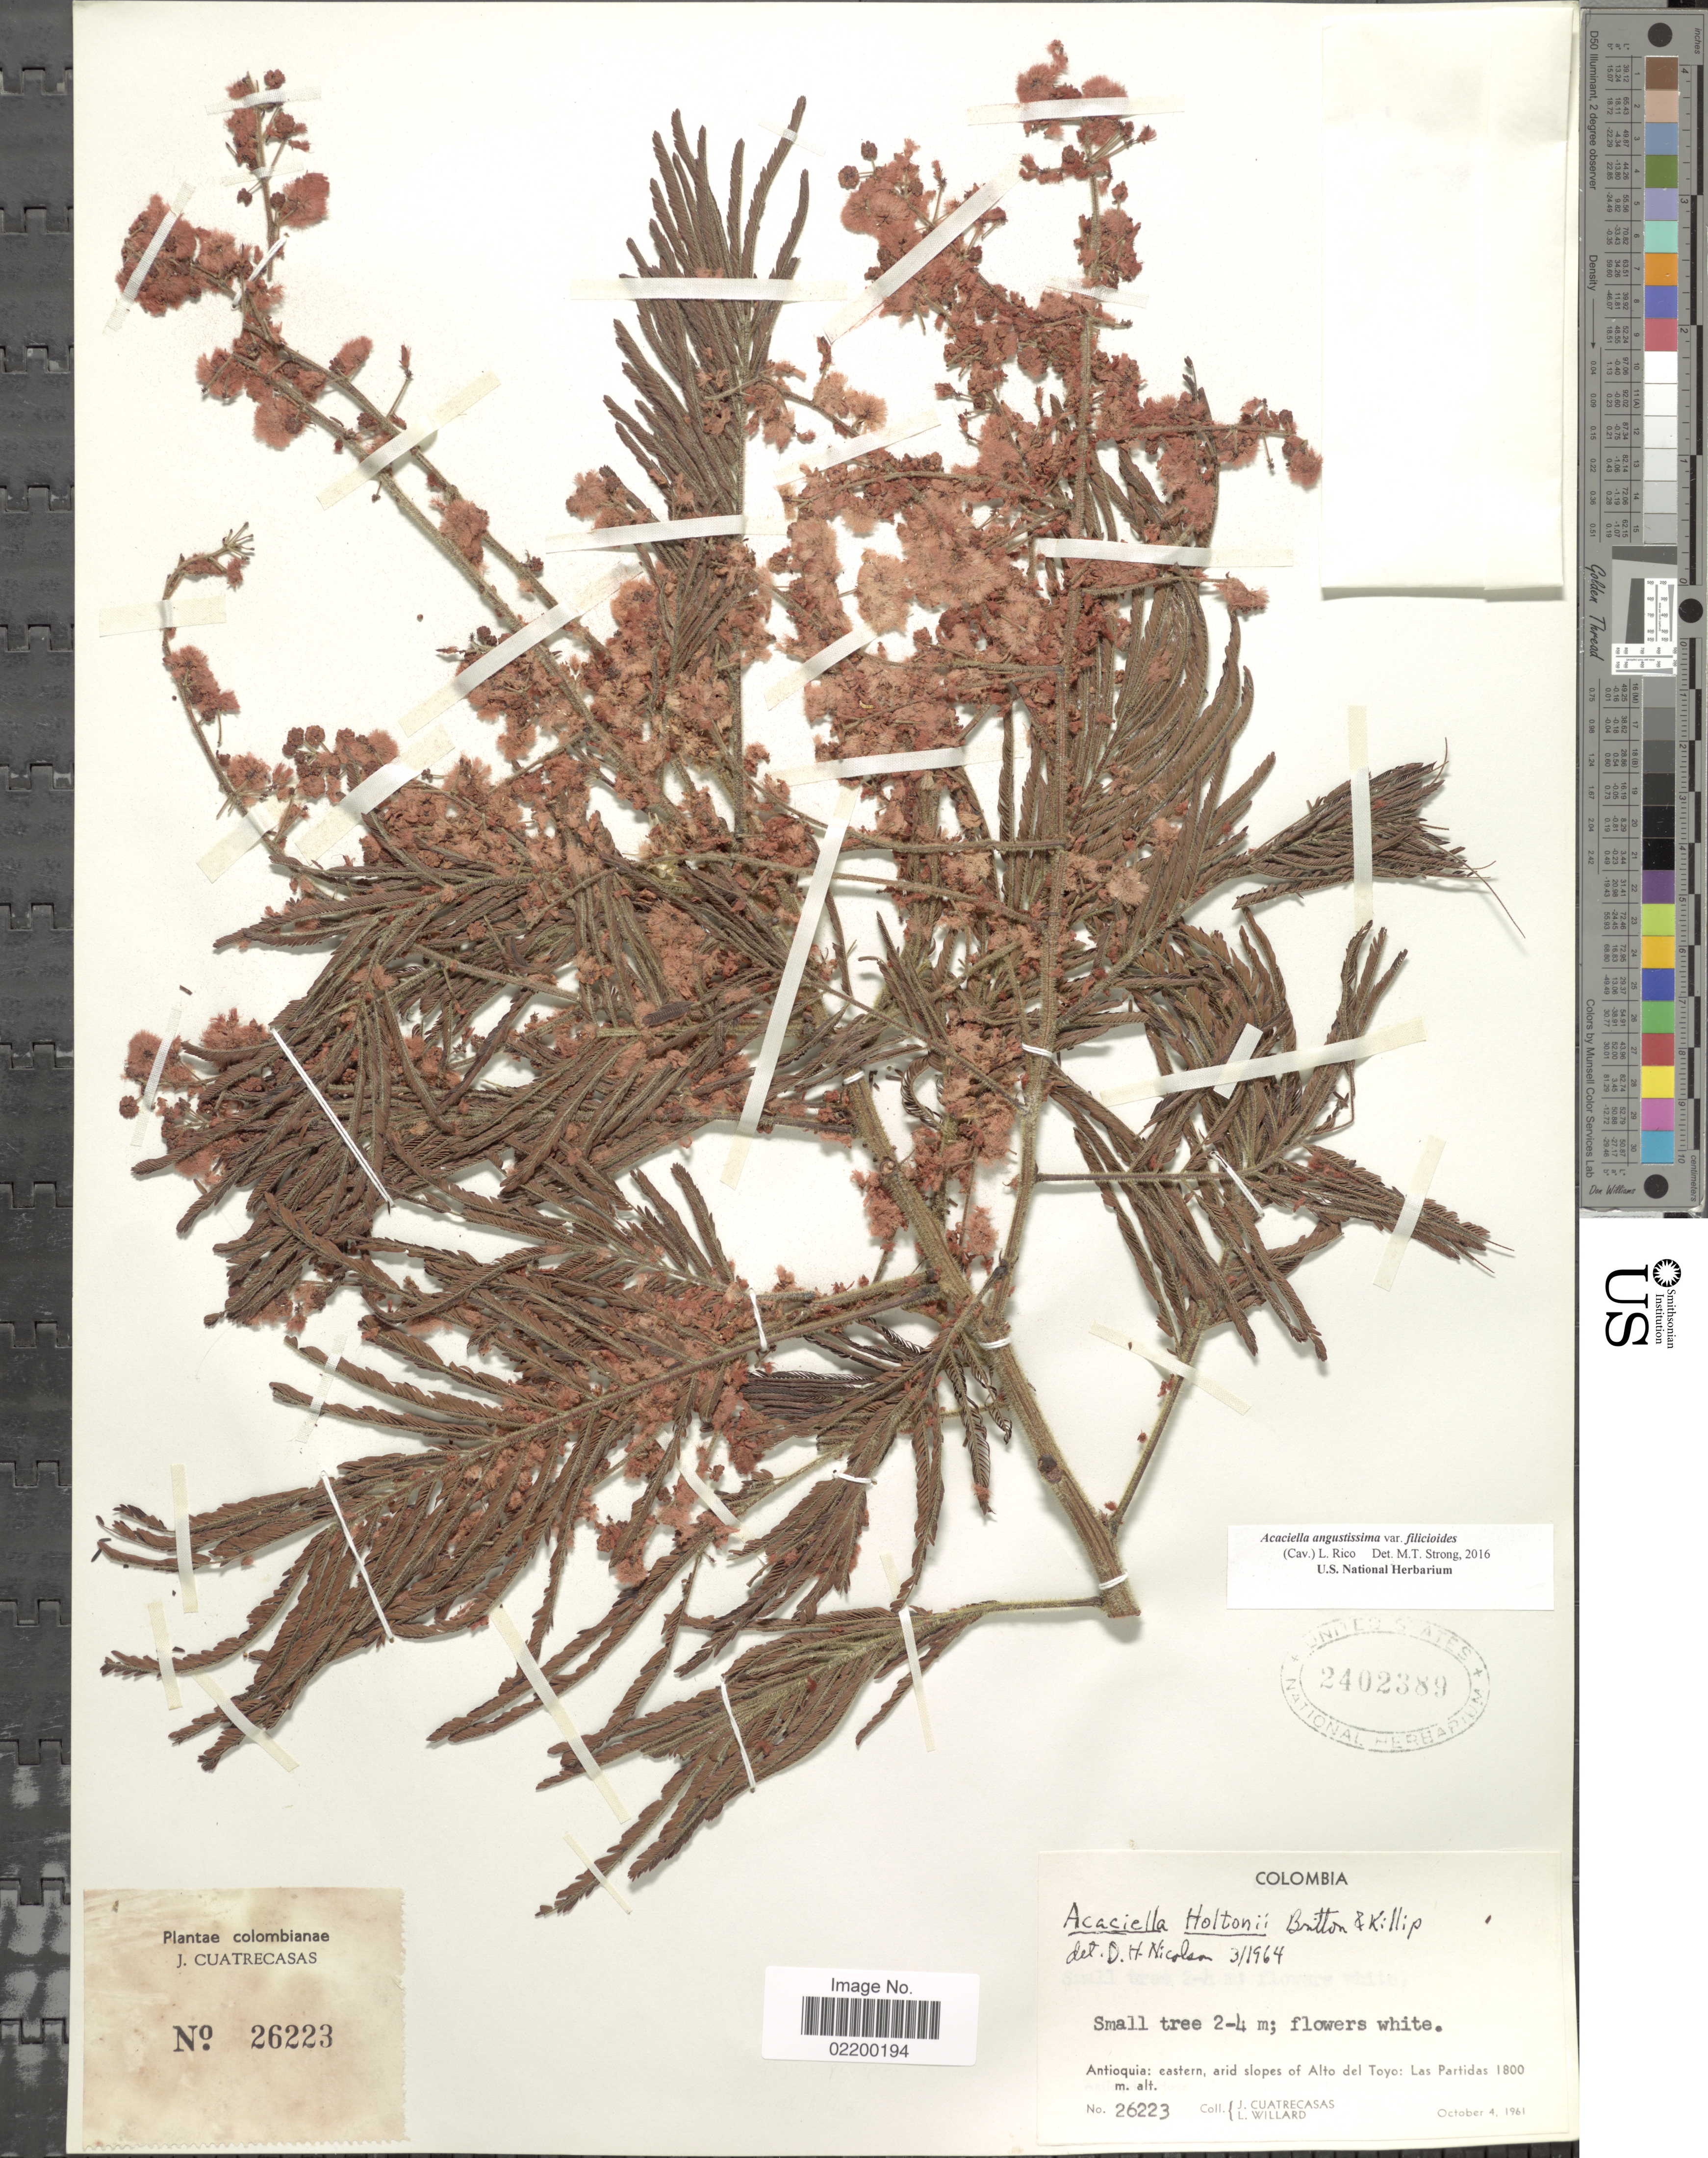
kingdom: Plantae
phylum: Tracheophyta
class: Magnoliopsida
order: Fabales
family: Fabaceae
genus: Acaciella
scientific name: Acaciella angustissima var. filicioides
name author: (Cav.) L. Rico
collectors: J. Cuatrecasas & L. Willard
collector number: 26223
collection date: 1961-10-04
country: Colombia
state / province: Antioquia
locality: Antioquia: eastern, acid slopes of Alto del Toyo: Las Partidas.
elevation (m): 1800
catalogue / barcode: US 2402389